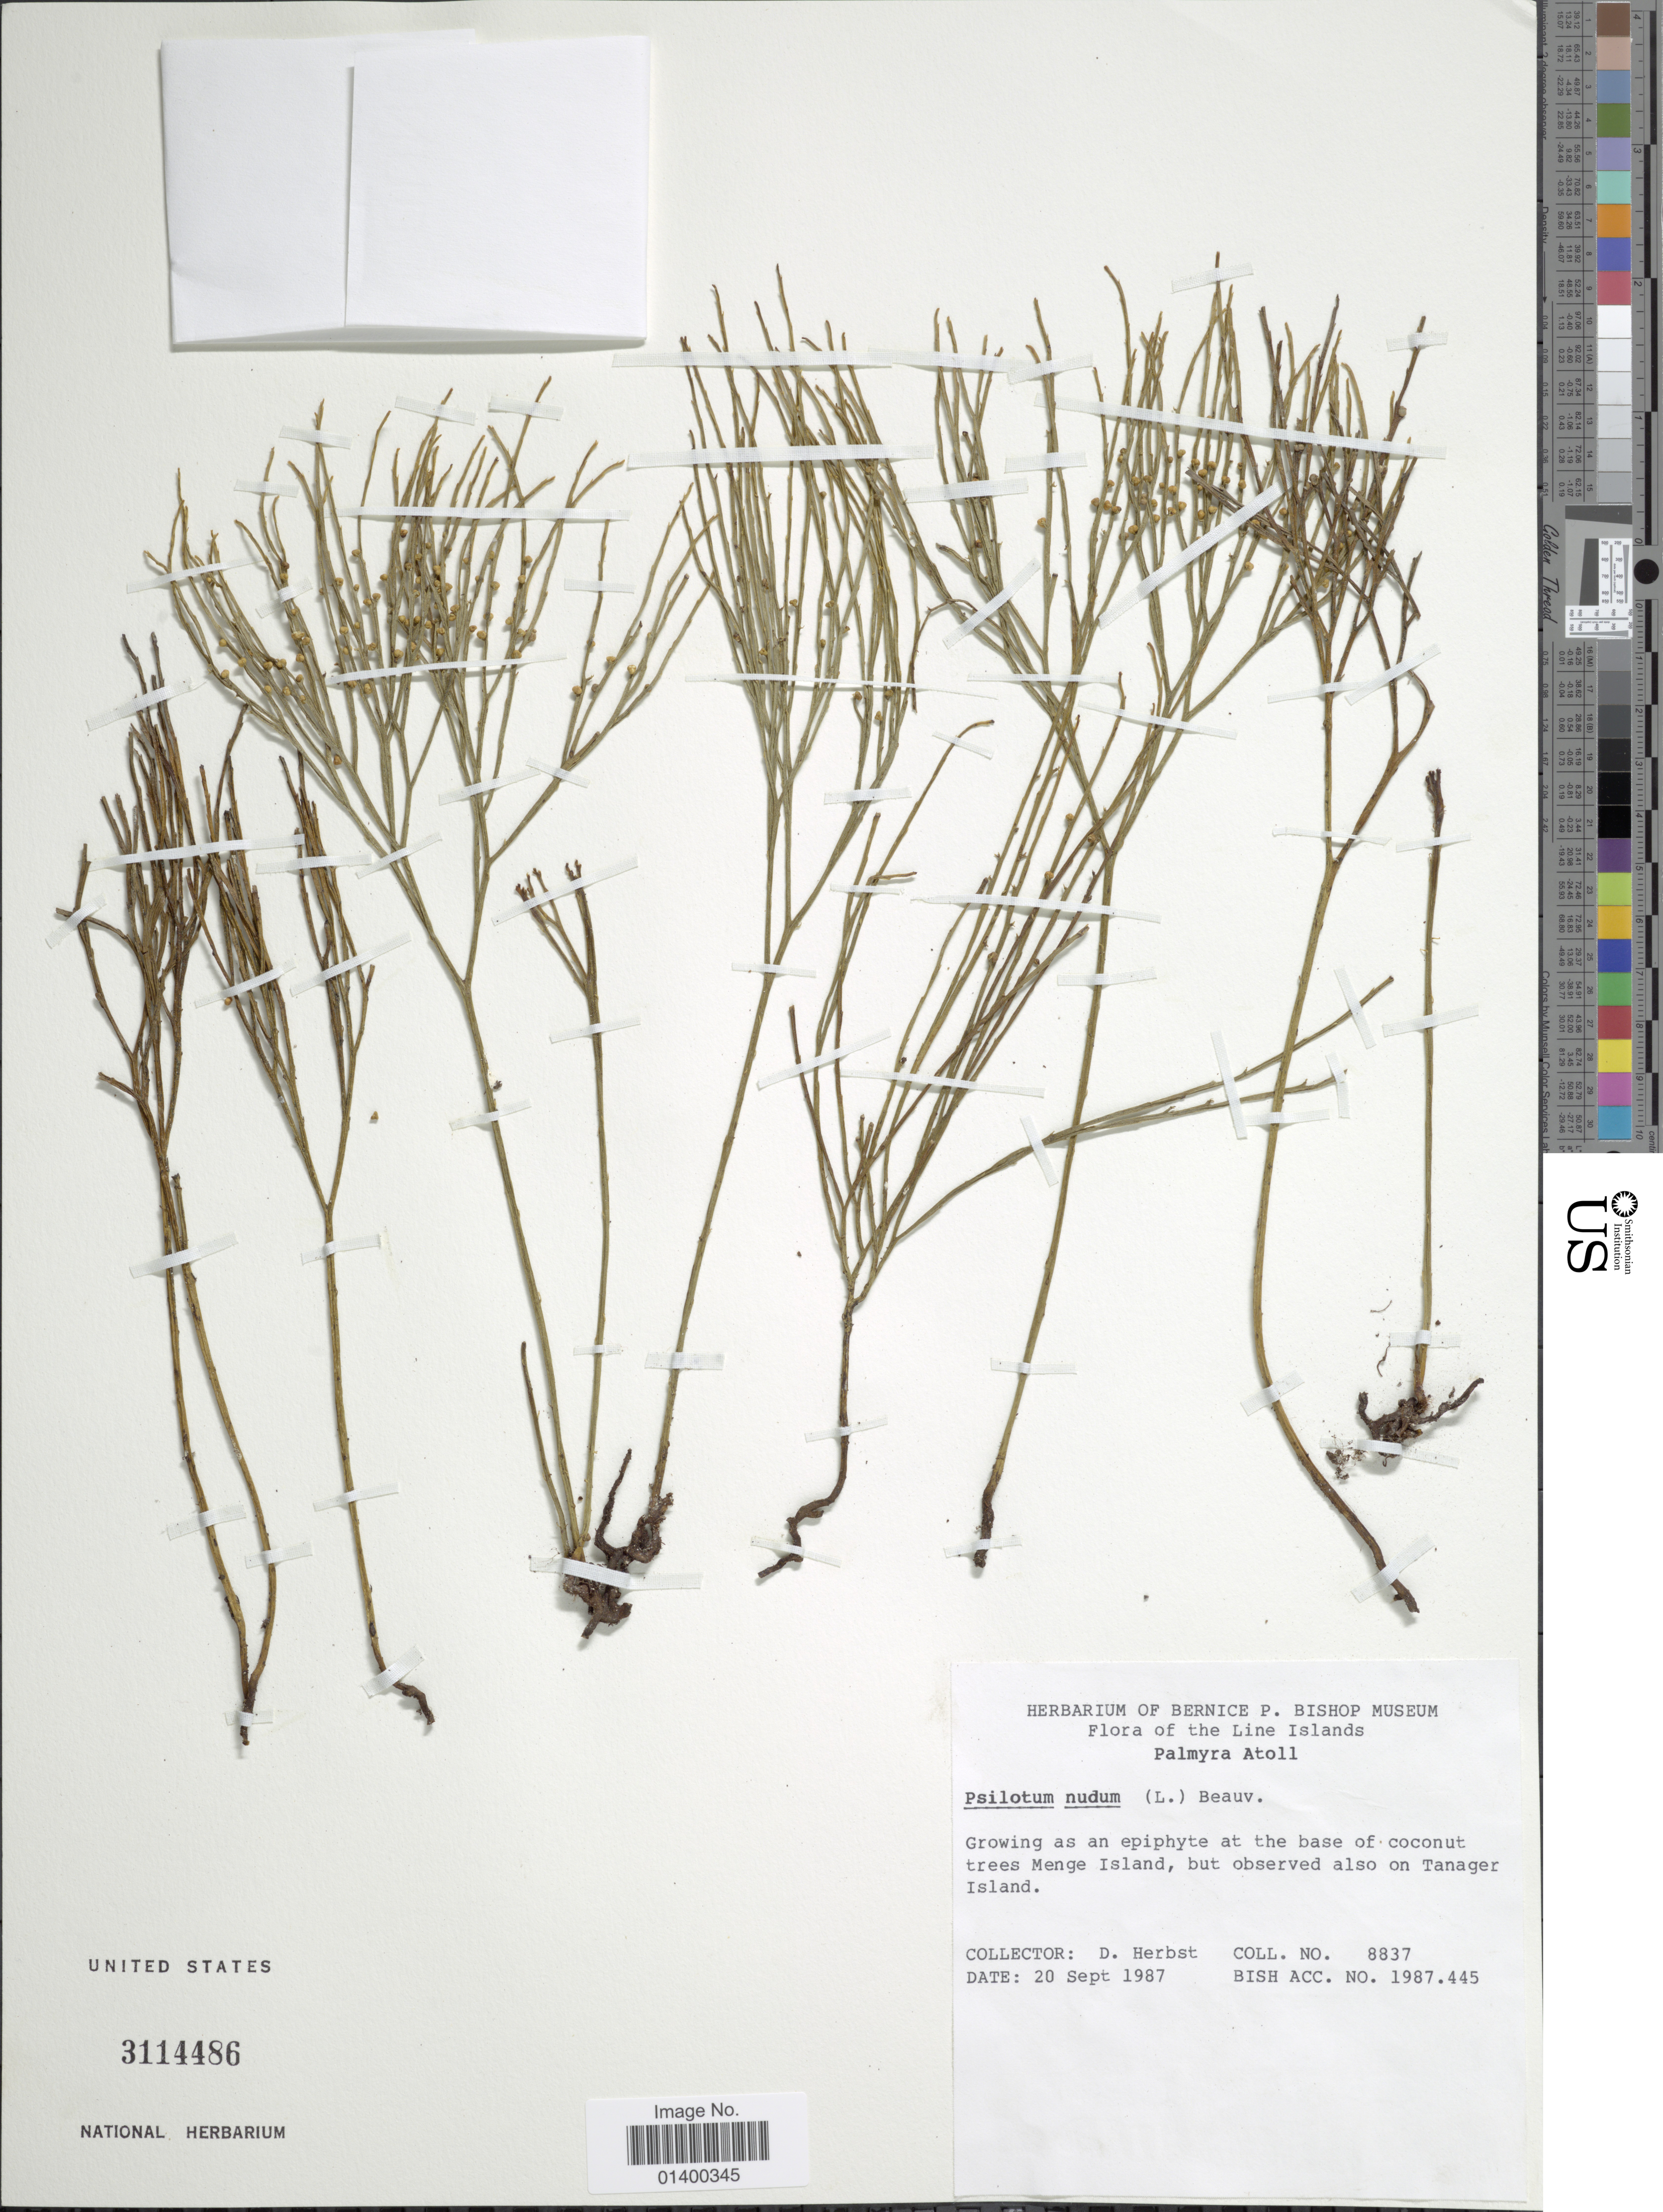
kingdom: Plantae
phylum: Tracheophyta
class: Polypodiopsida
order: Psilotales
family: Psilotaceae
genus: Psilotum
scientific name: Psilotum nudum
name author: (L.) P. Beauv.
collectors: D. Herbst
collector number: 8837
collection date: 1987-09-20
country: U.S. Administered Pacific Islands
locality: Line islands, Palmyra Atoll, growing as an epiphyte at the base of coconut trees Menge island, but observed also on Tanager island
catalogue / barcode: US 3114486